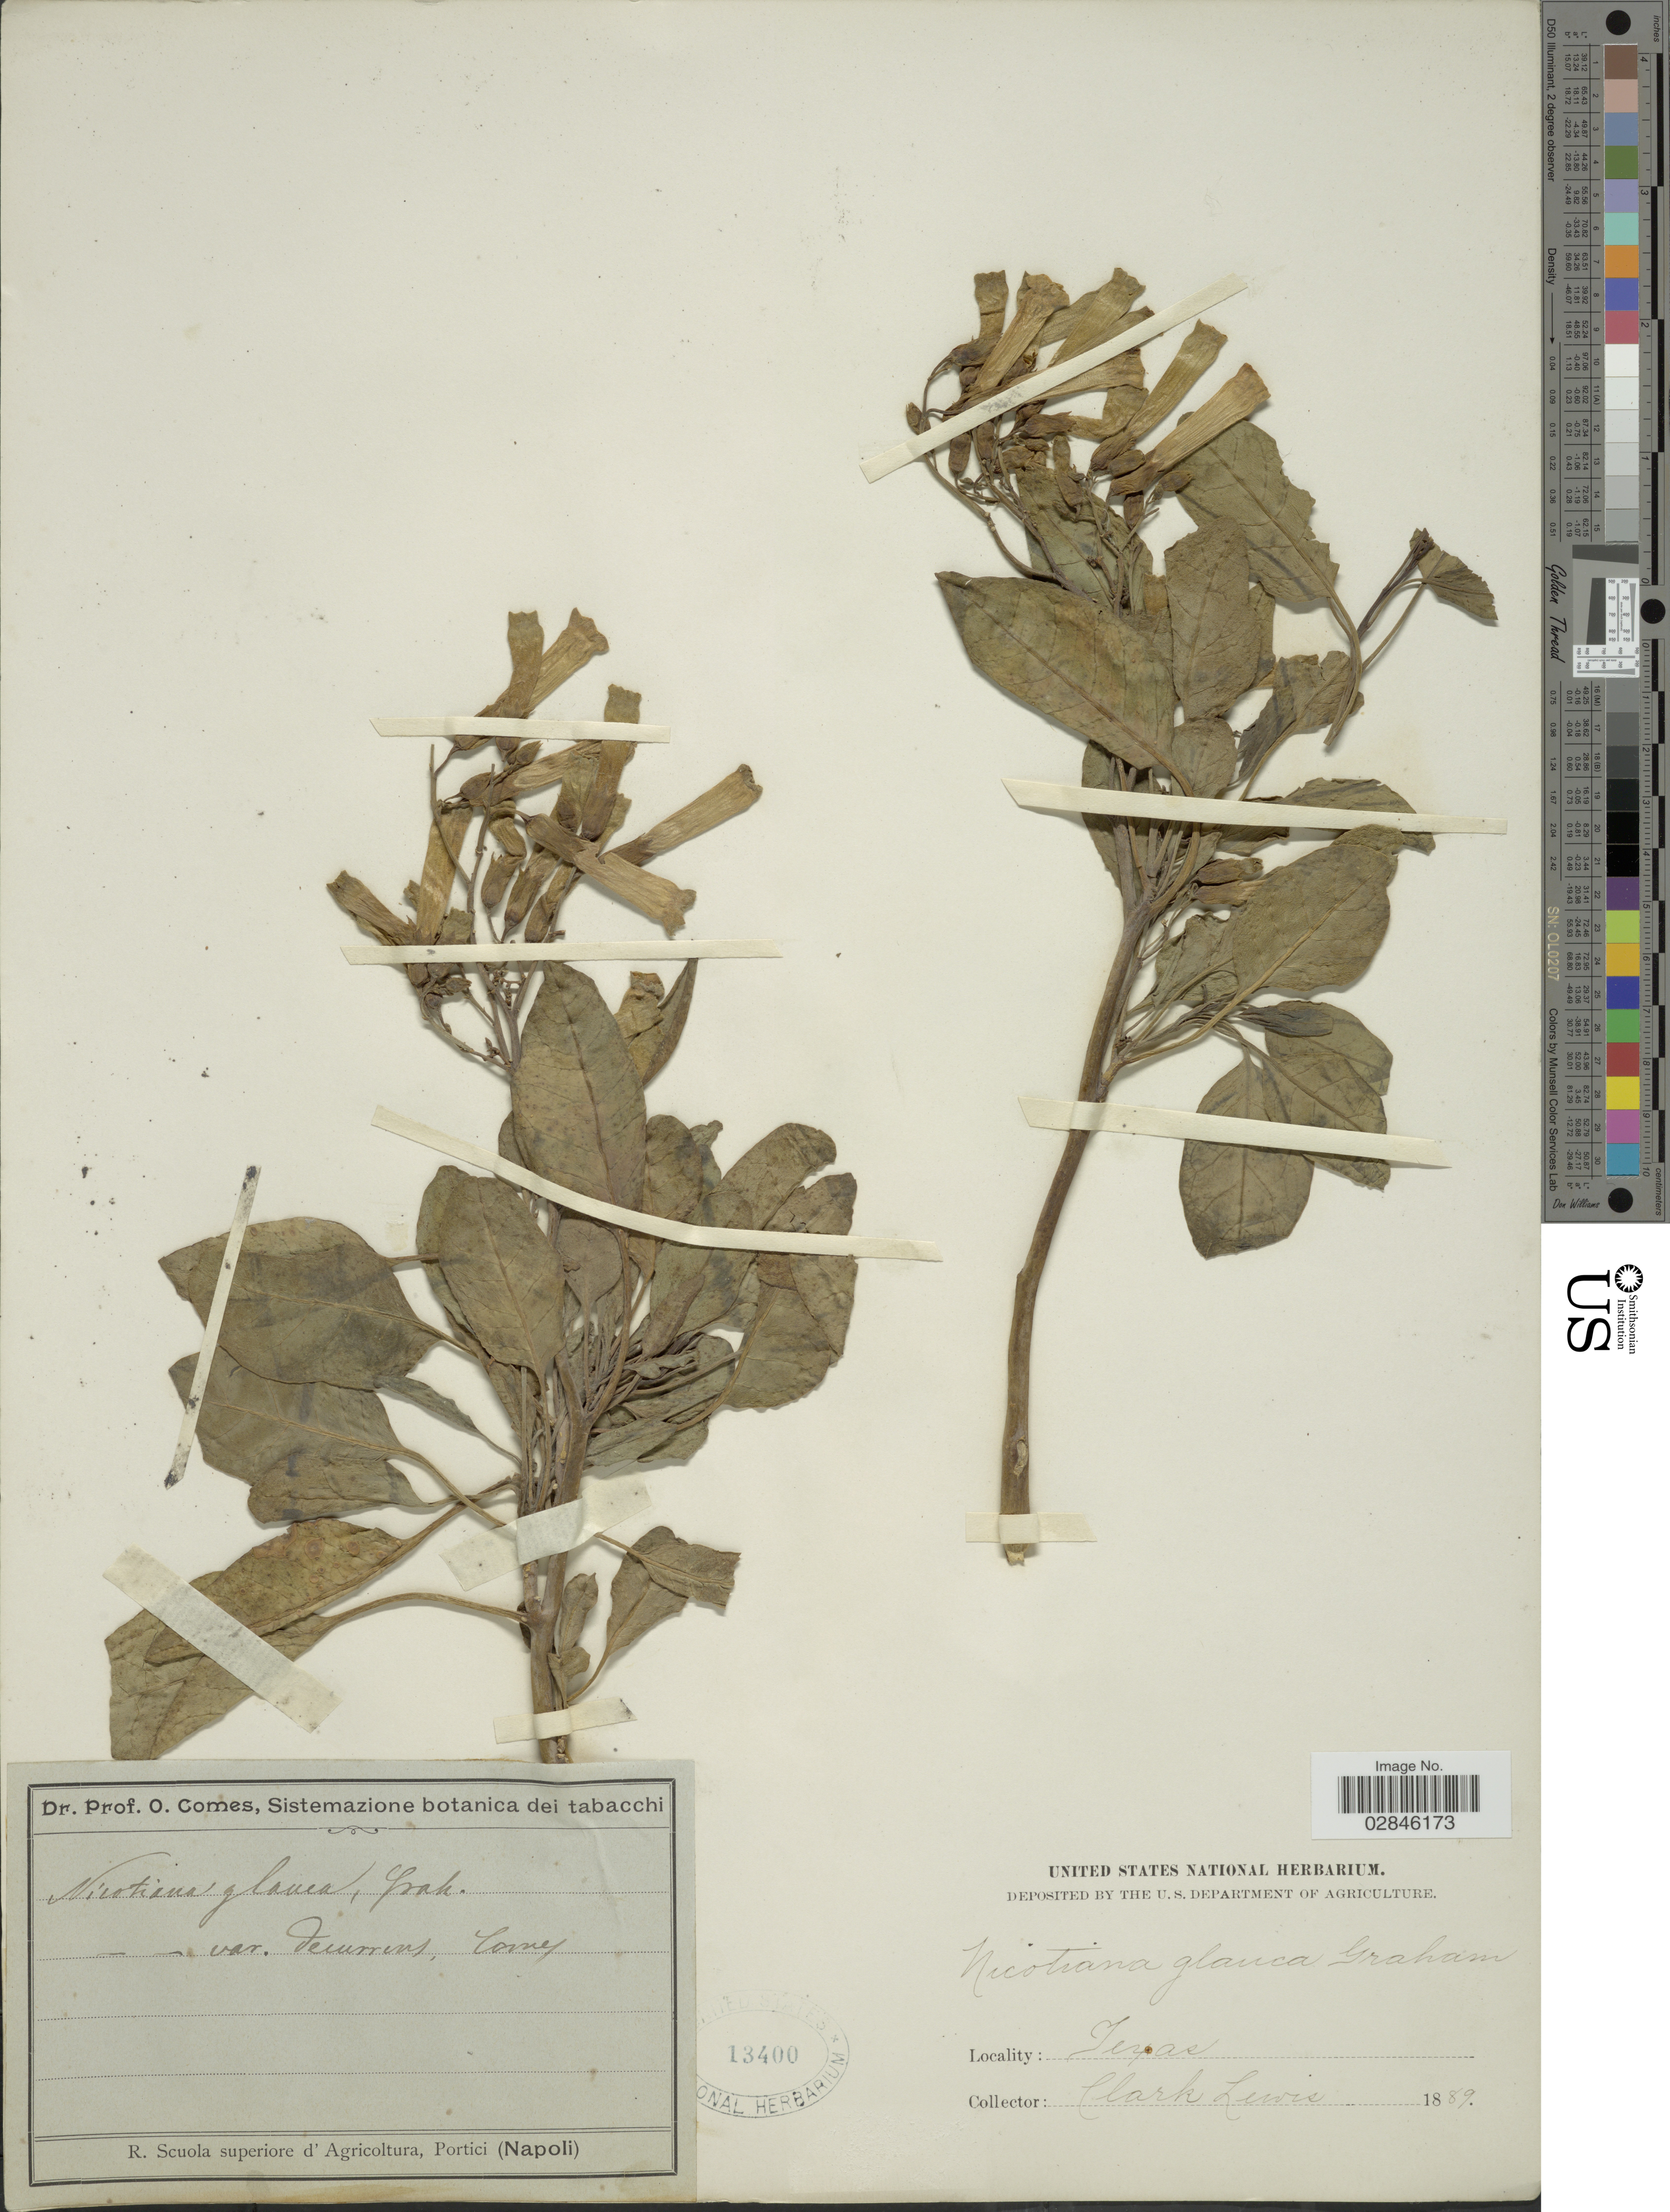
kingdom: Plantae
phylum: Tracheophyta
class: Magnoliopsida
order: Solanales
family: Solanaceae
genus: Nicotiana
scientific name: Nicotiana glauca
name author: Graham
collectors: C. Lewis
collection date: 1889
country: United States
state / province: Texas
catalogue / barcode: US 13400